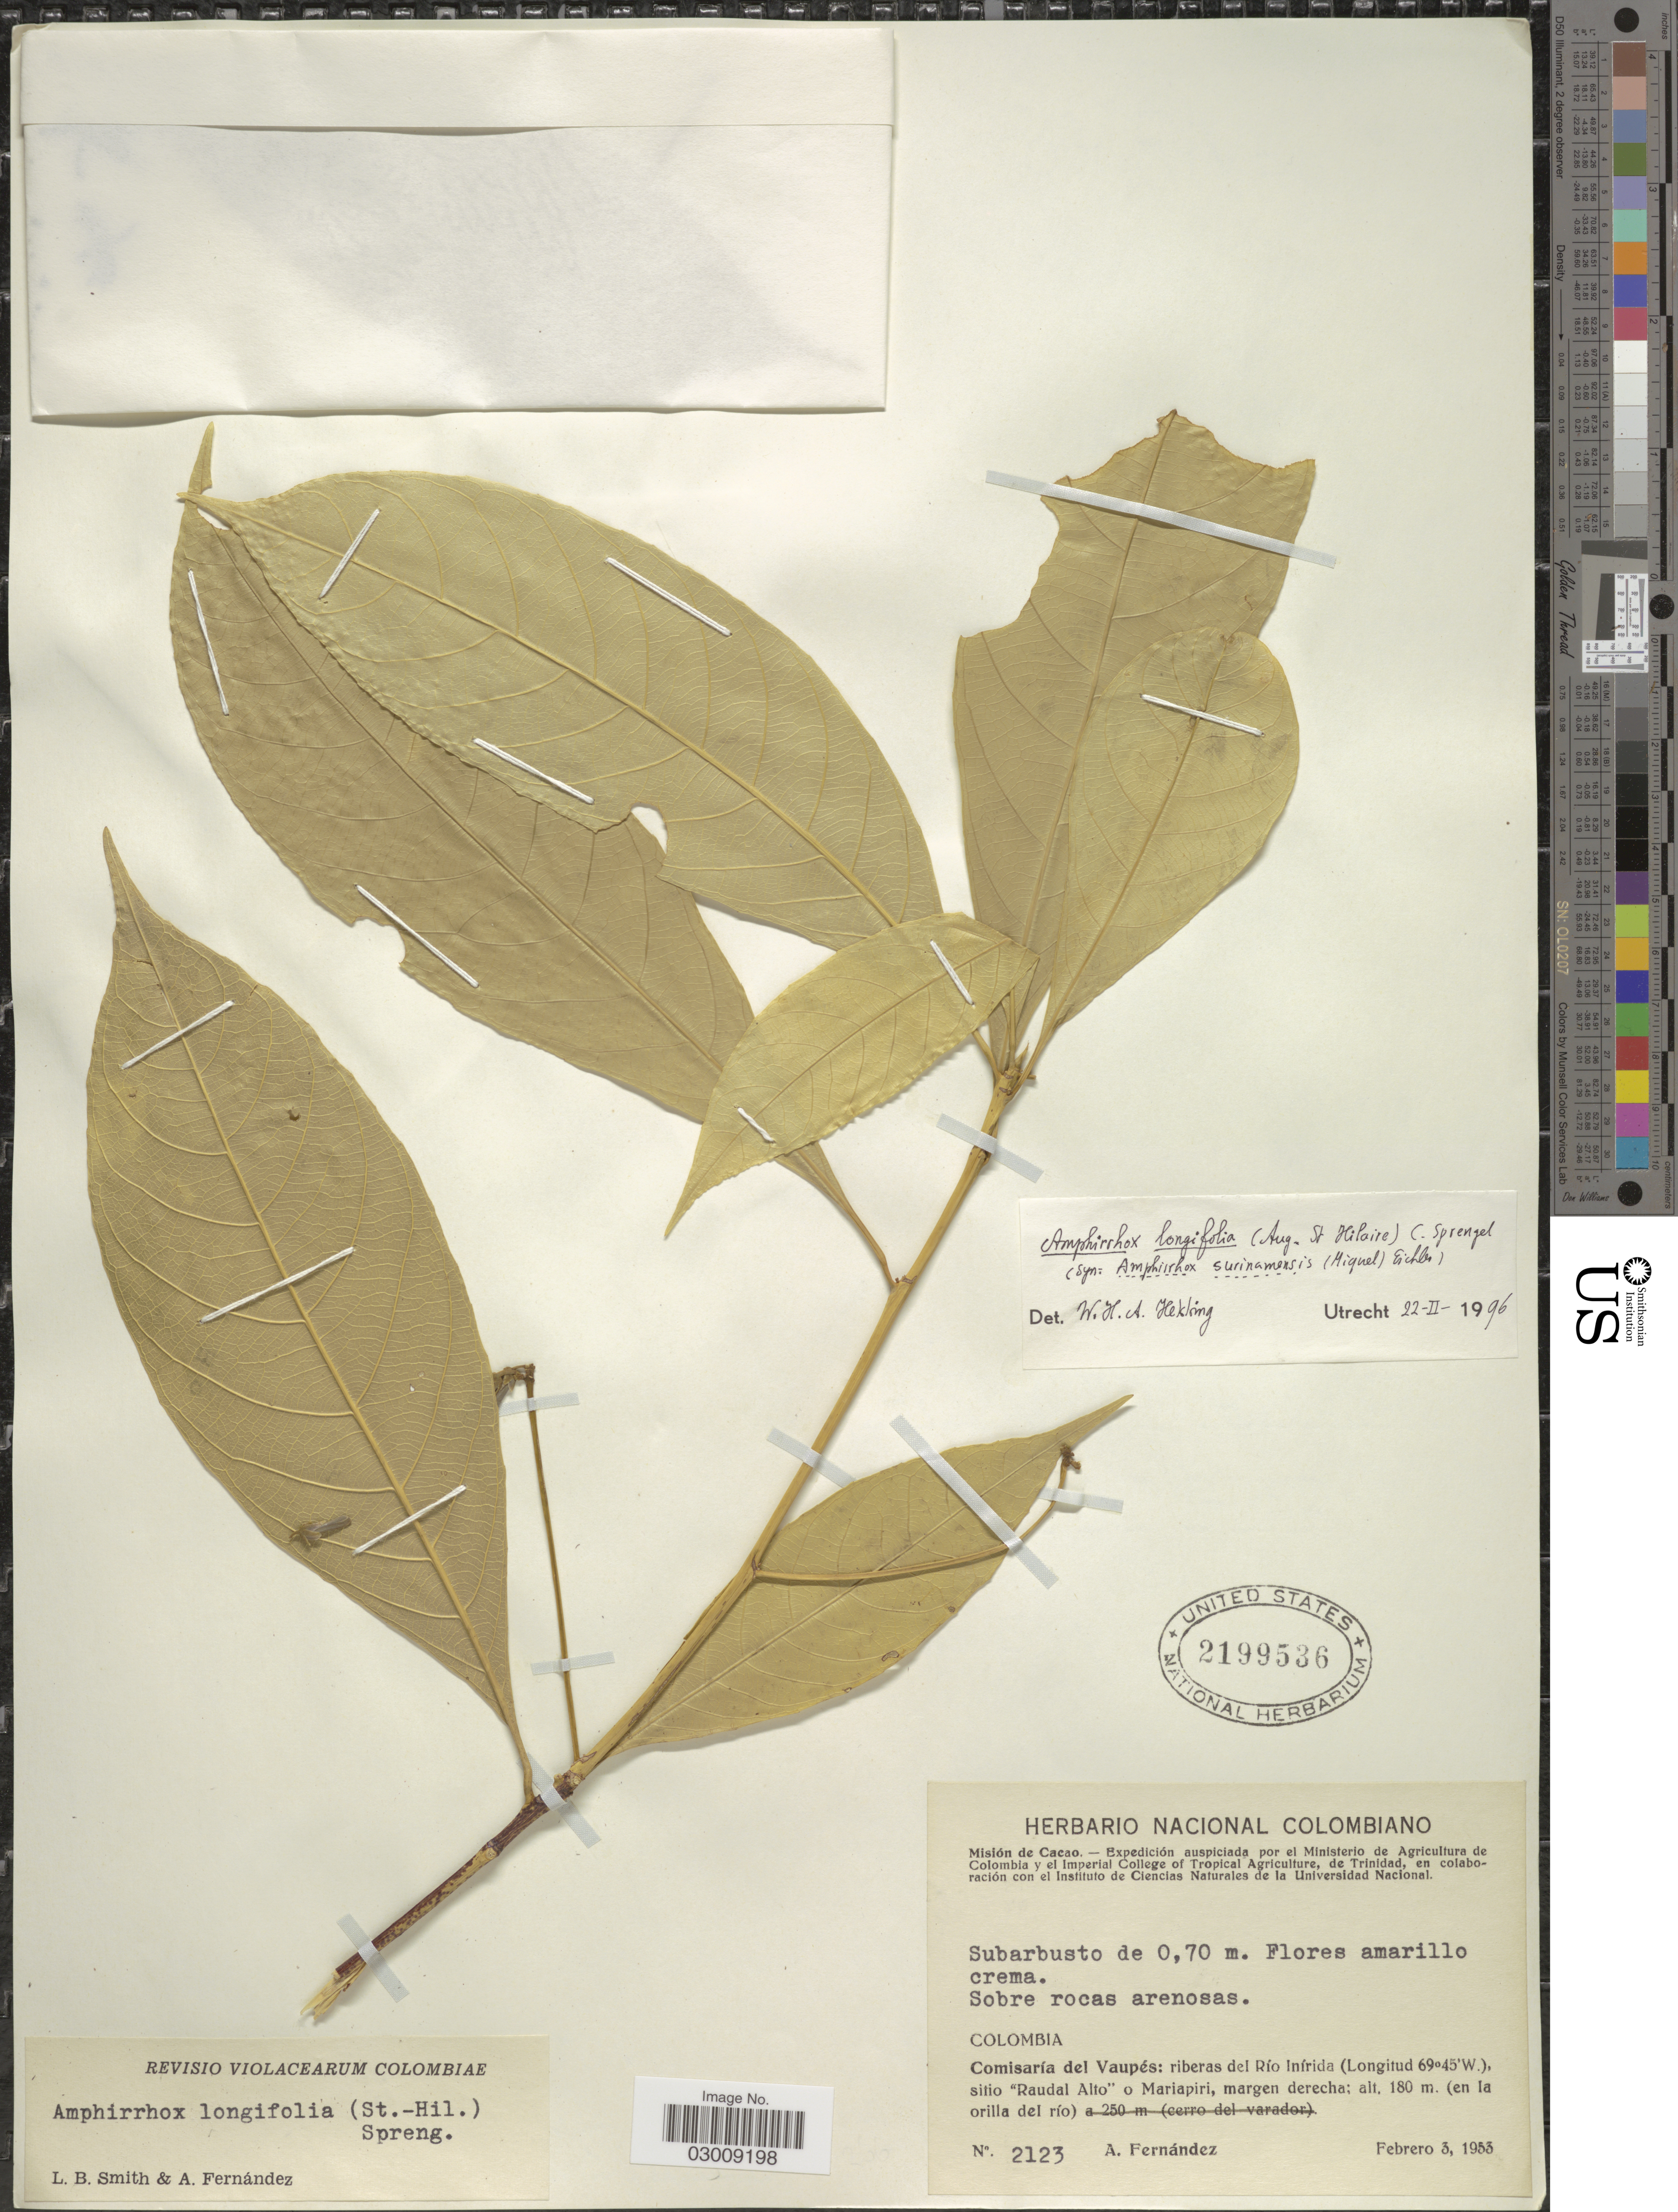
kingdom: Plantae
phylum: Tracheophyta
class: Magnoliopsida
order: Malpighiales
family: Violaceae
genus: Amphirrhox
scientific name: Amphirrhox longifolia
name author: (A. St.-Hil.) Spreng.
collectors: A. Fernández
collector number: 2123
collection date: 1953-02-03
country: Colombia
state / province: Vaupés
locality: Comisaría del Vaupés: riberas del Río Inírida, sitio "Raudal Alto" o Mariapiri, margen derecha (en la orilla del río).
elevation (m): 180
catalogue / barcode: US 2199536